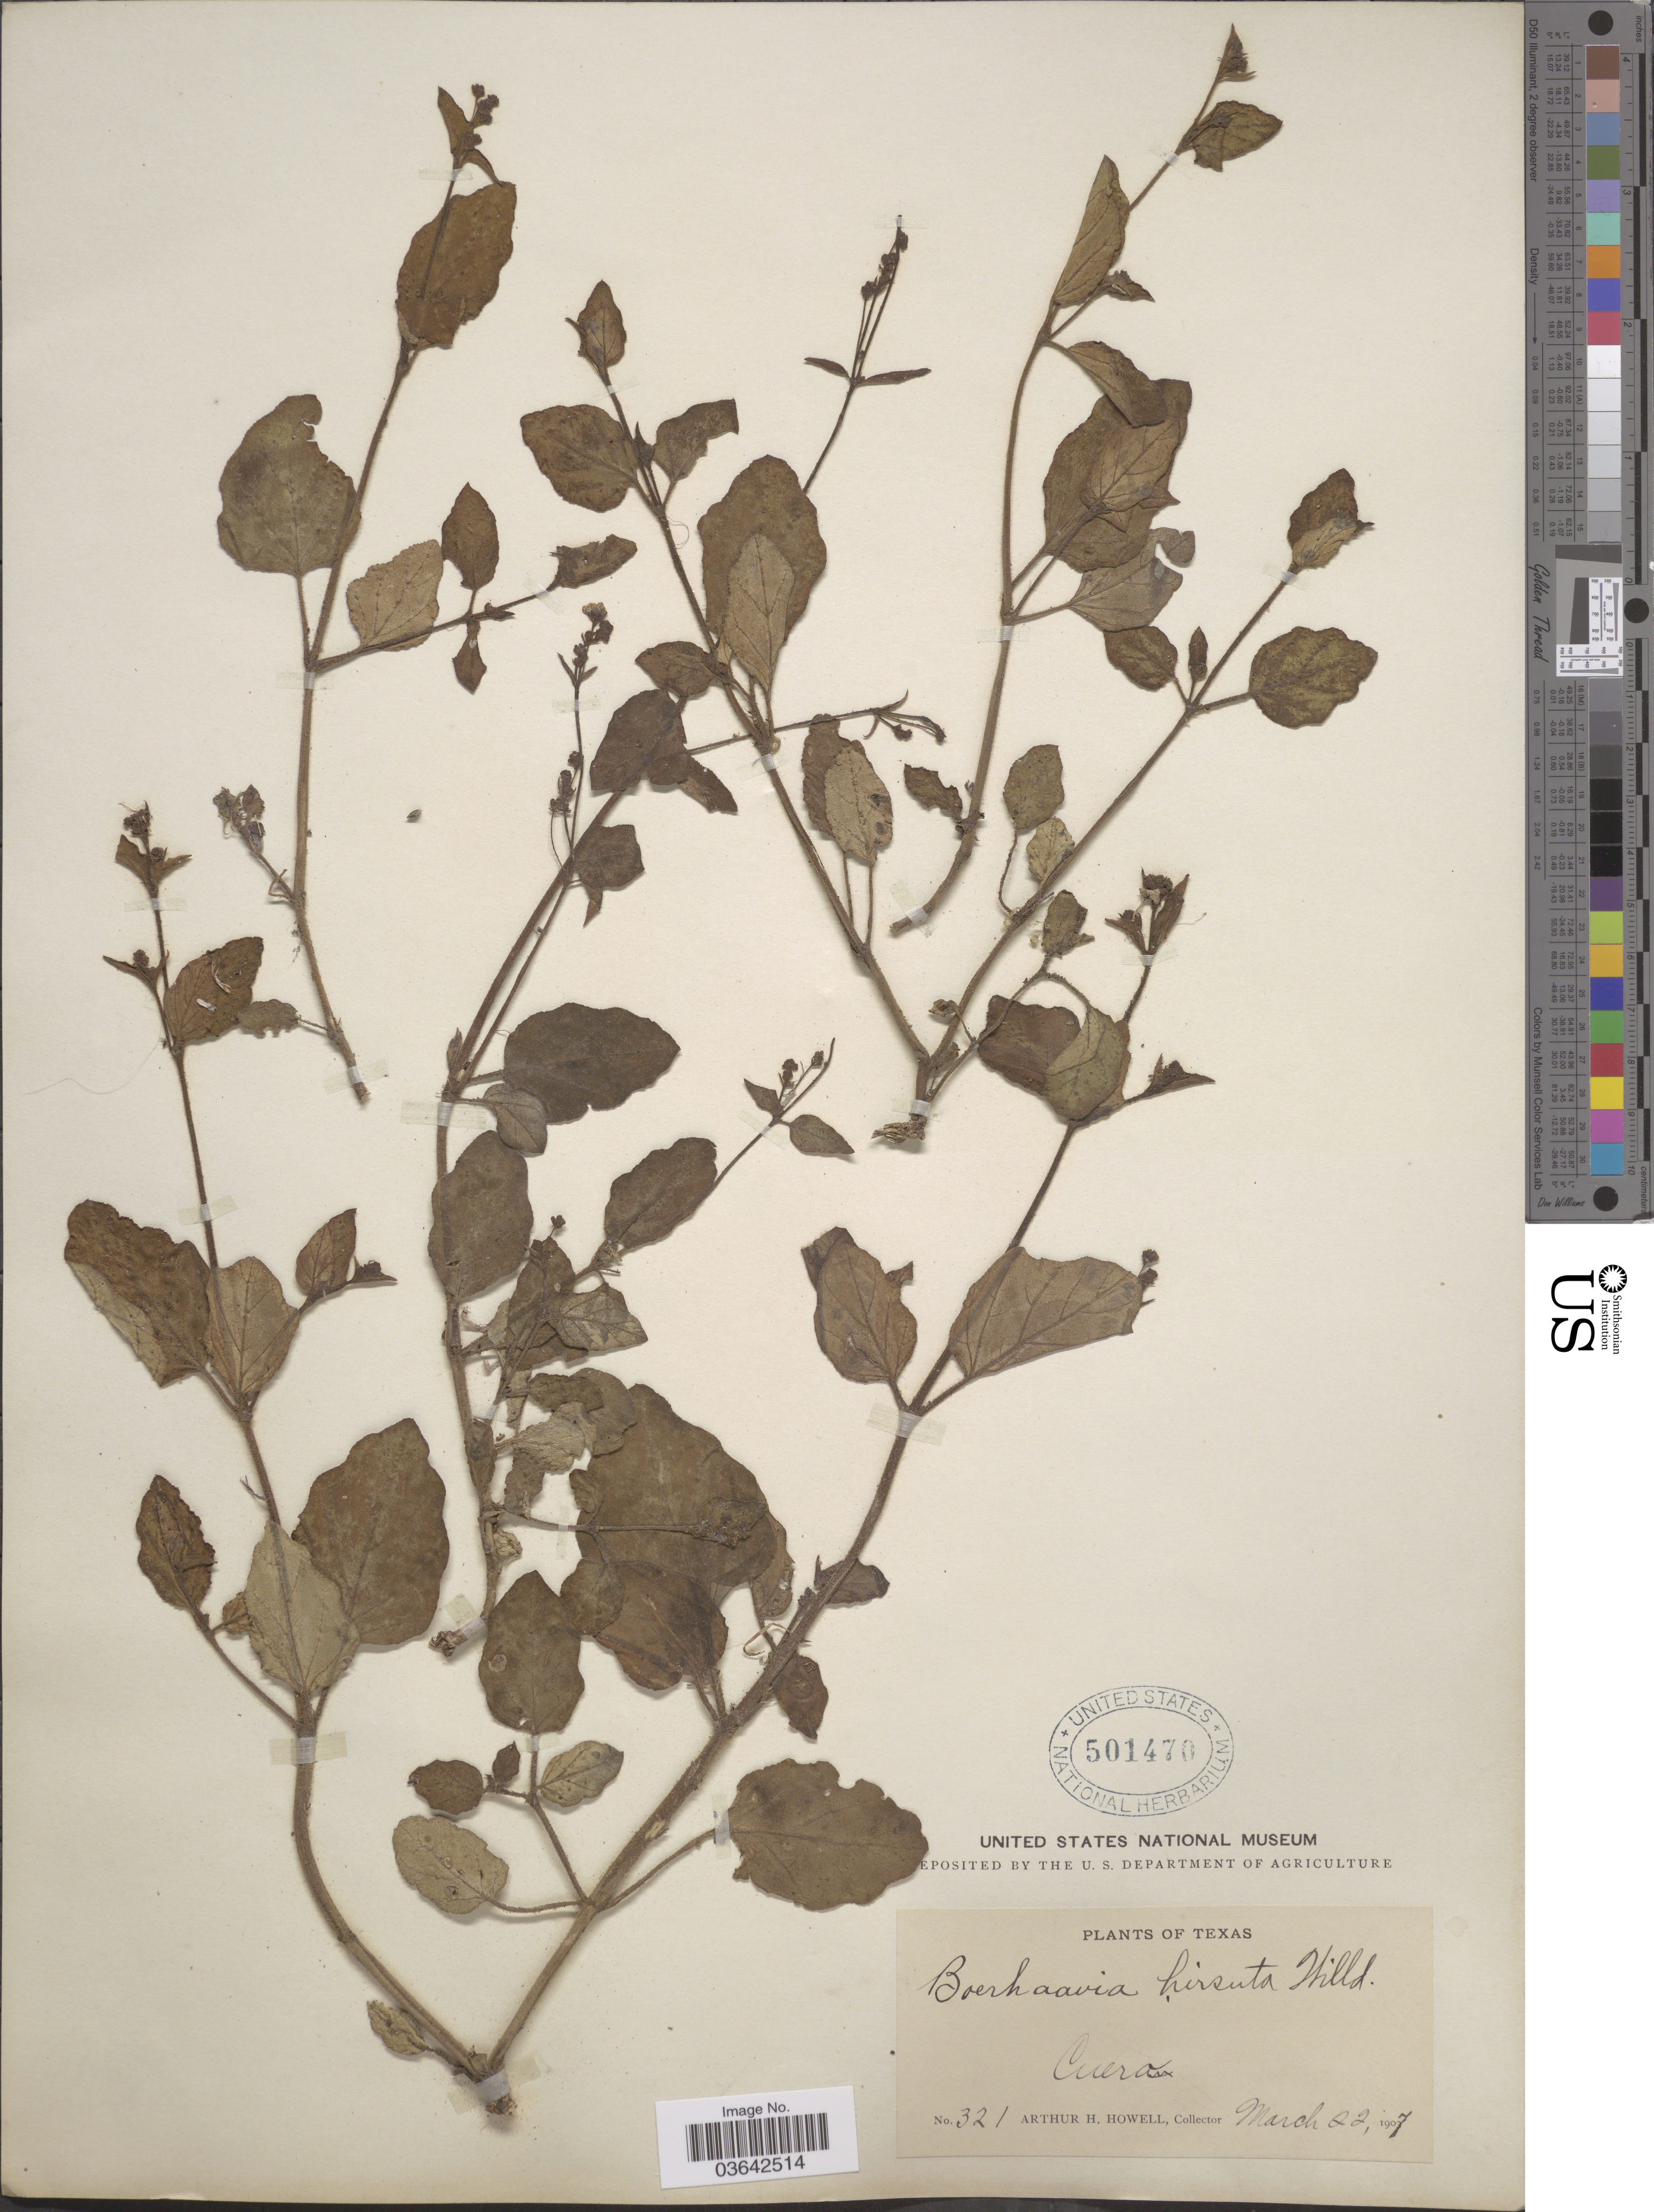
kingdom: Plantae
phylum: Tracheophyta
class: Magnoliopsida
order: Caryophyllales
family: Nyctaginaceae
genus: Boerhavia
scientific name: Boerhavia coccinea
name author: Mill.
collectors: A. H. Howell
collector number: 321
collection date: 1907-03-22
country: United States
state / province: Texas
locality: Cuero.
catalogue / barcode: US 501470